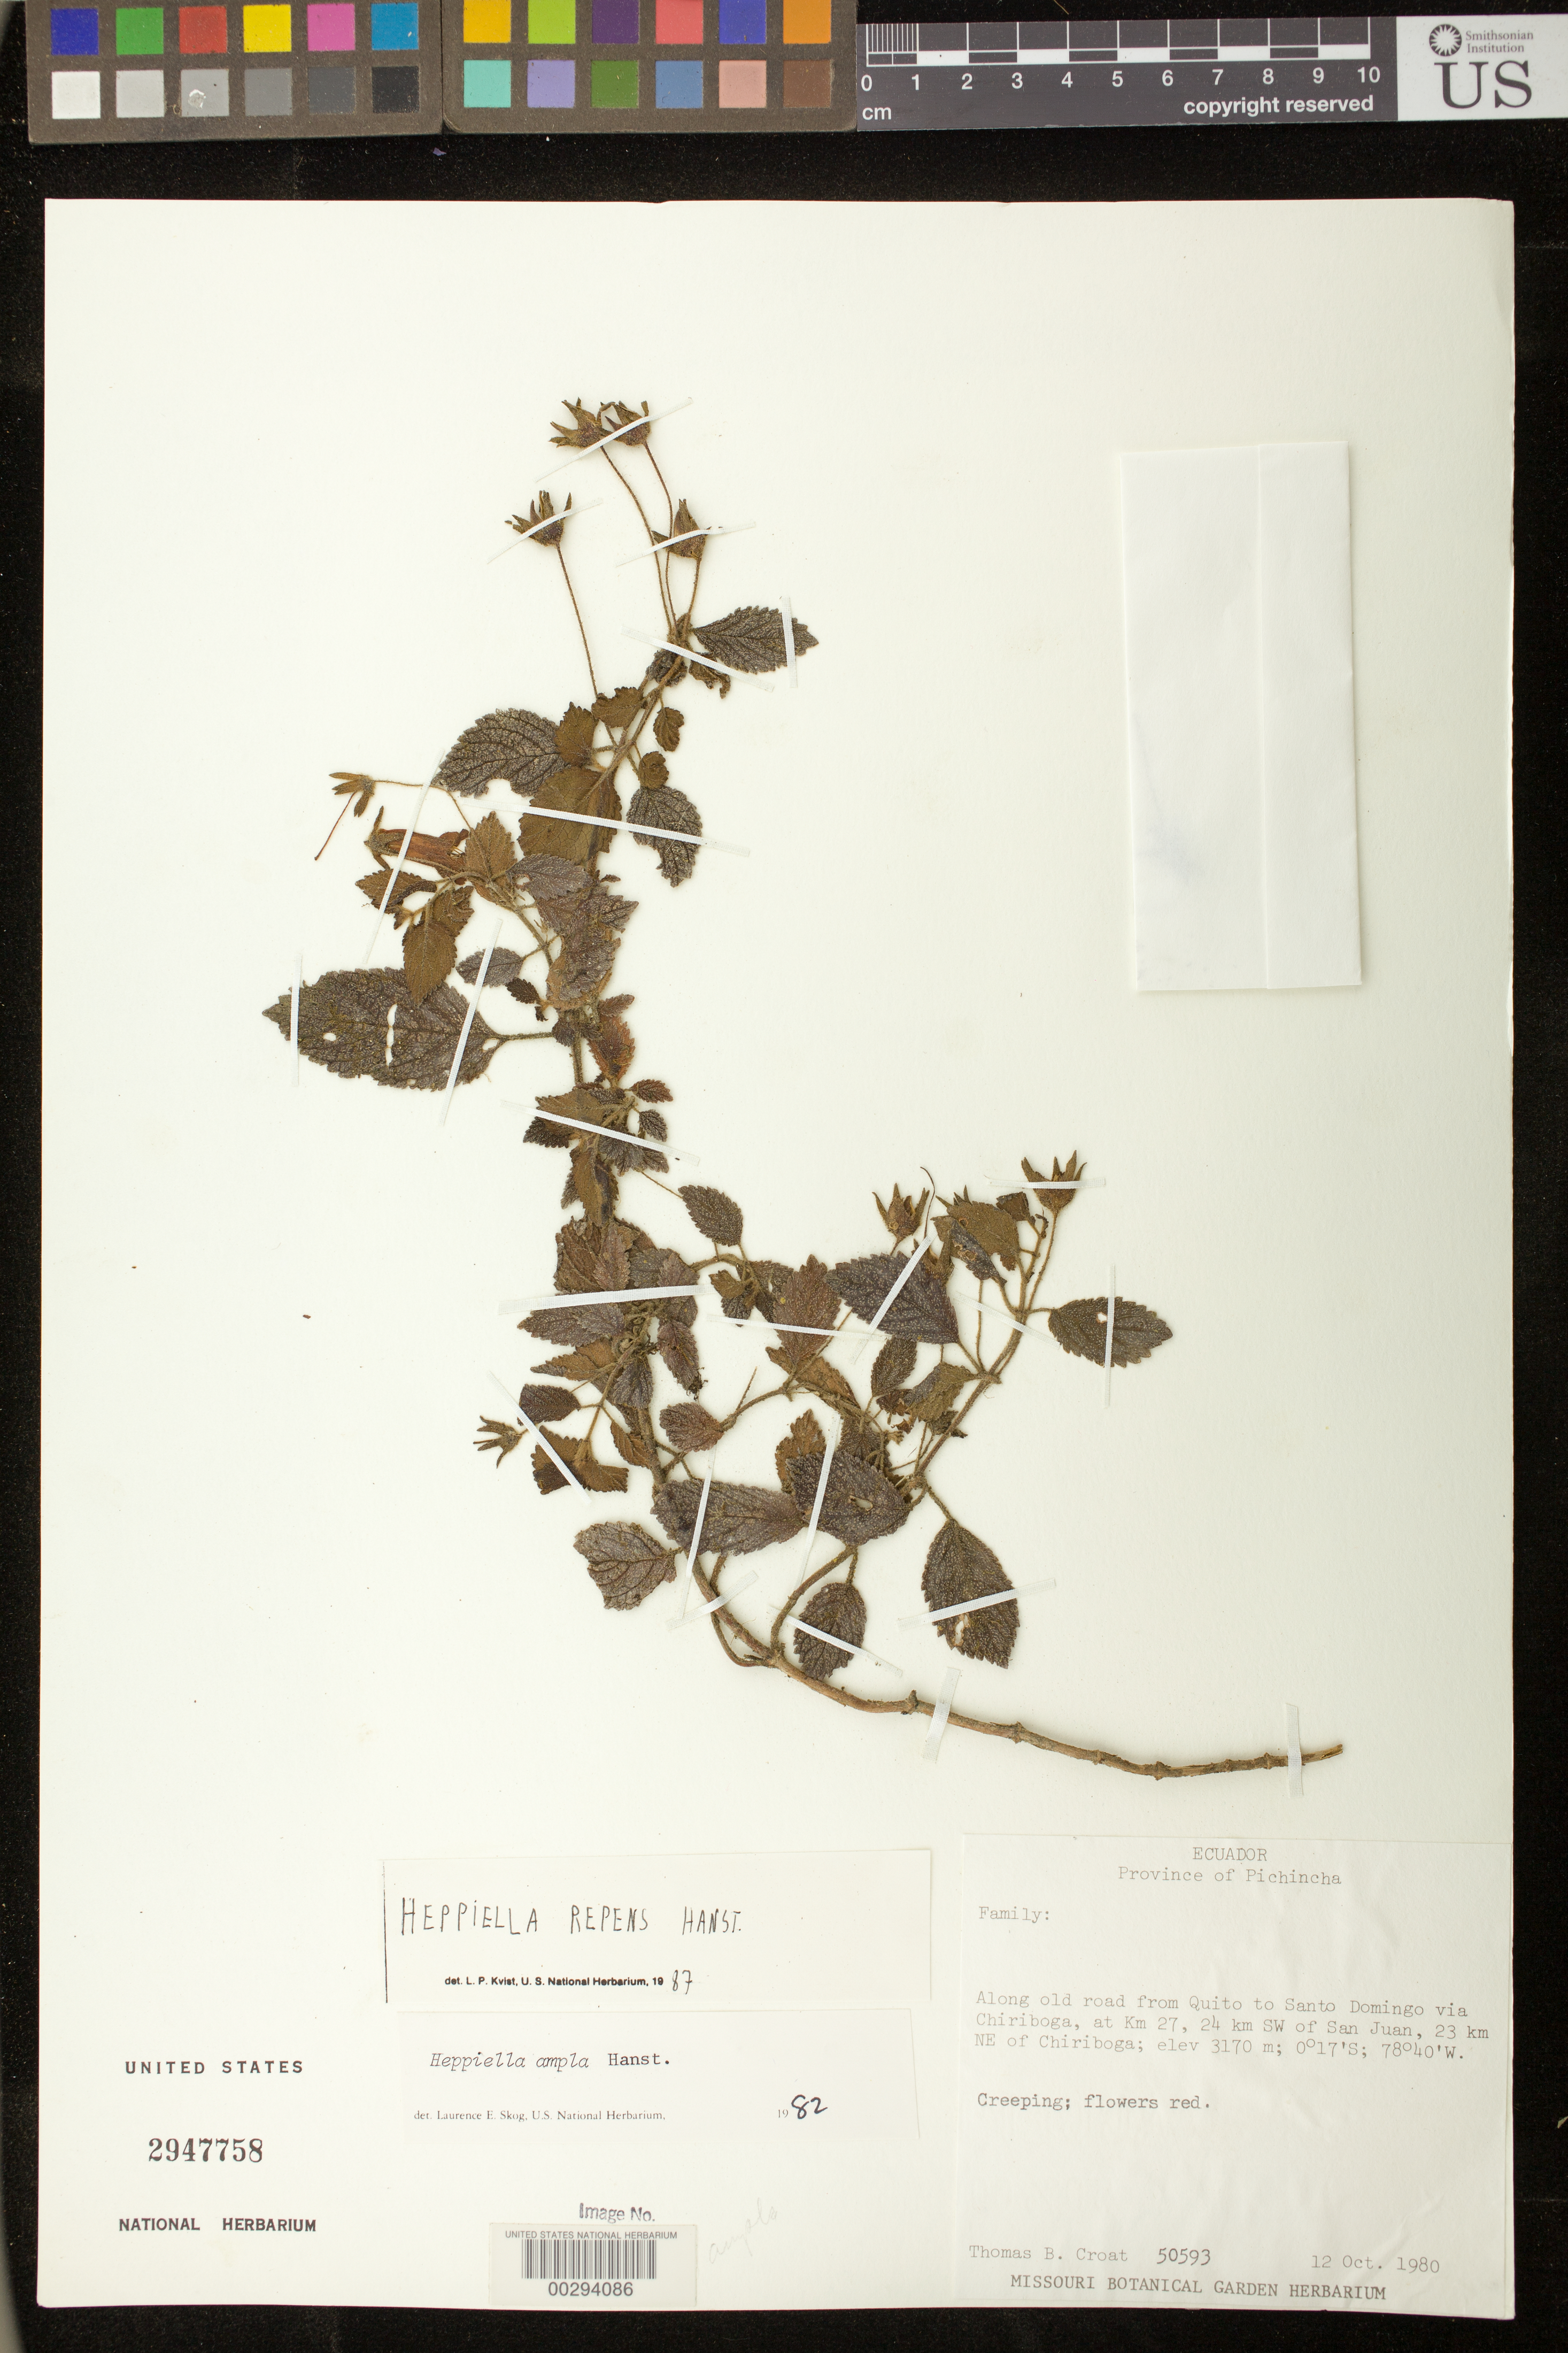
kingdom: Plantae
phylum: Tracheophyta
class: Magnoliopsida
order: Lamiales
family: Gesneriaceae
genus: Heppiella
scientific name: Heppiella repens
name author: Hanst.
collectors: T. B. Croat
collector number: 50593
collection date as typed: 12 Oct 1980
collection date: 1980-10-12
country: Ecuador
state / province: Pichincha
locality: Along old road from Quito to Santo Domingo via Chiriboga, at km 27, 24 km SW of San Juan, 23 km NE of Chiriboga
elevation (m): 3170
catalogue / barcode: US 2947758